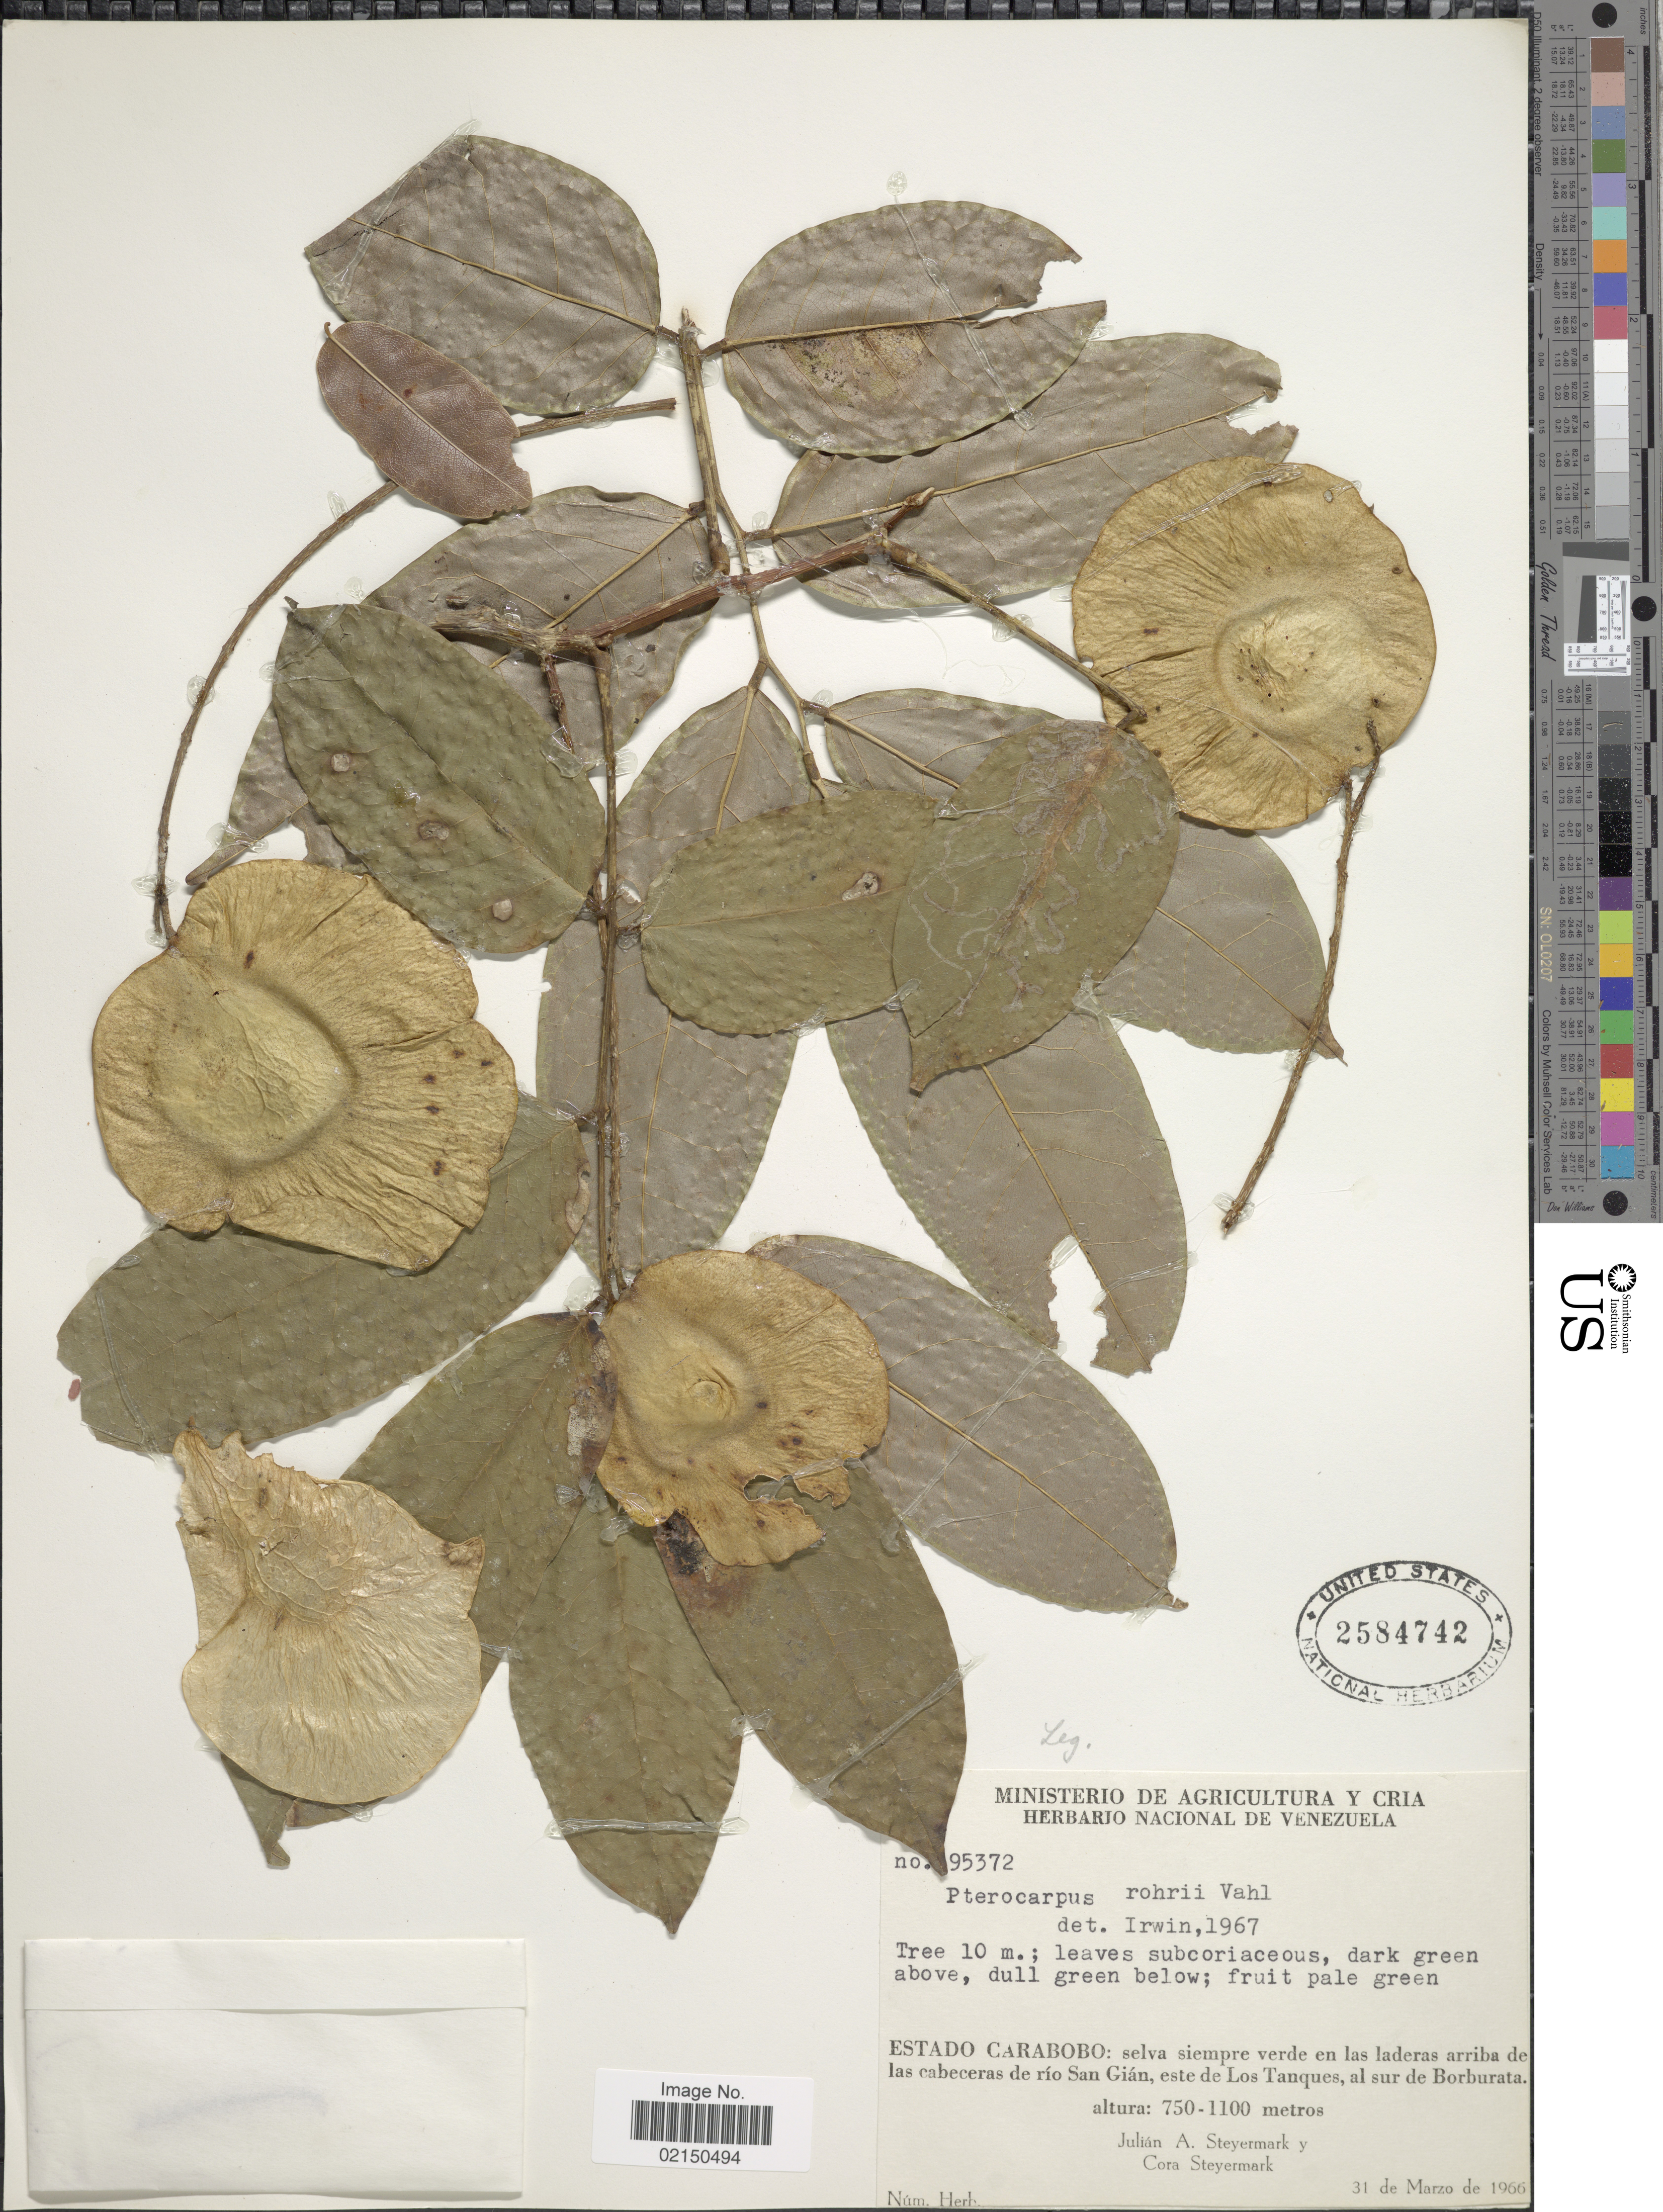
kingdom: Plantae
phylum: Tracheophyta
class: Magnoliopsida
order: Fabales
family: Fabaceae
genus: Pterocarpus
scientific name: Pterocarpus rohrii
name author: Vahl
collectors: J. Steyermark & C. Steyermark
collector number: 95372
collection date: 1966-03-31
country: Venezuela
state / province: Carabobo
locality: Selva siempre verde en las laderas arriba de las cabeceras de rio San Gian, este de Los Tanques, al sur de Borburata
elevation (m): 750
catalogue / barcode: US 2584742